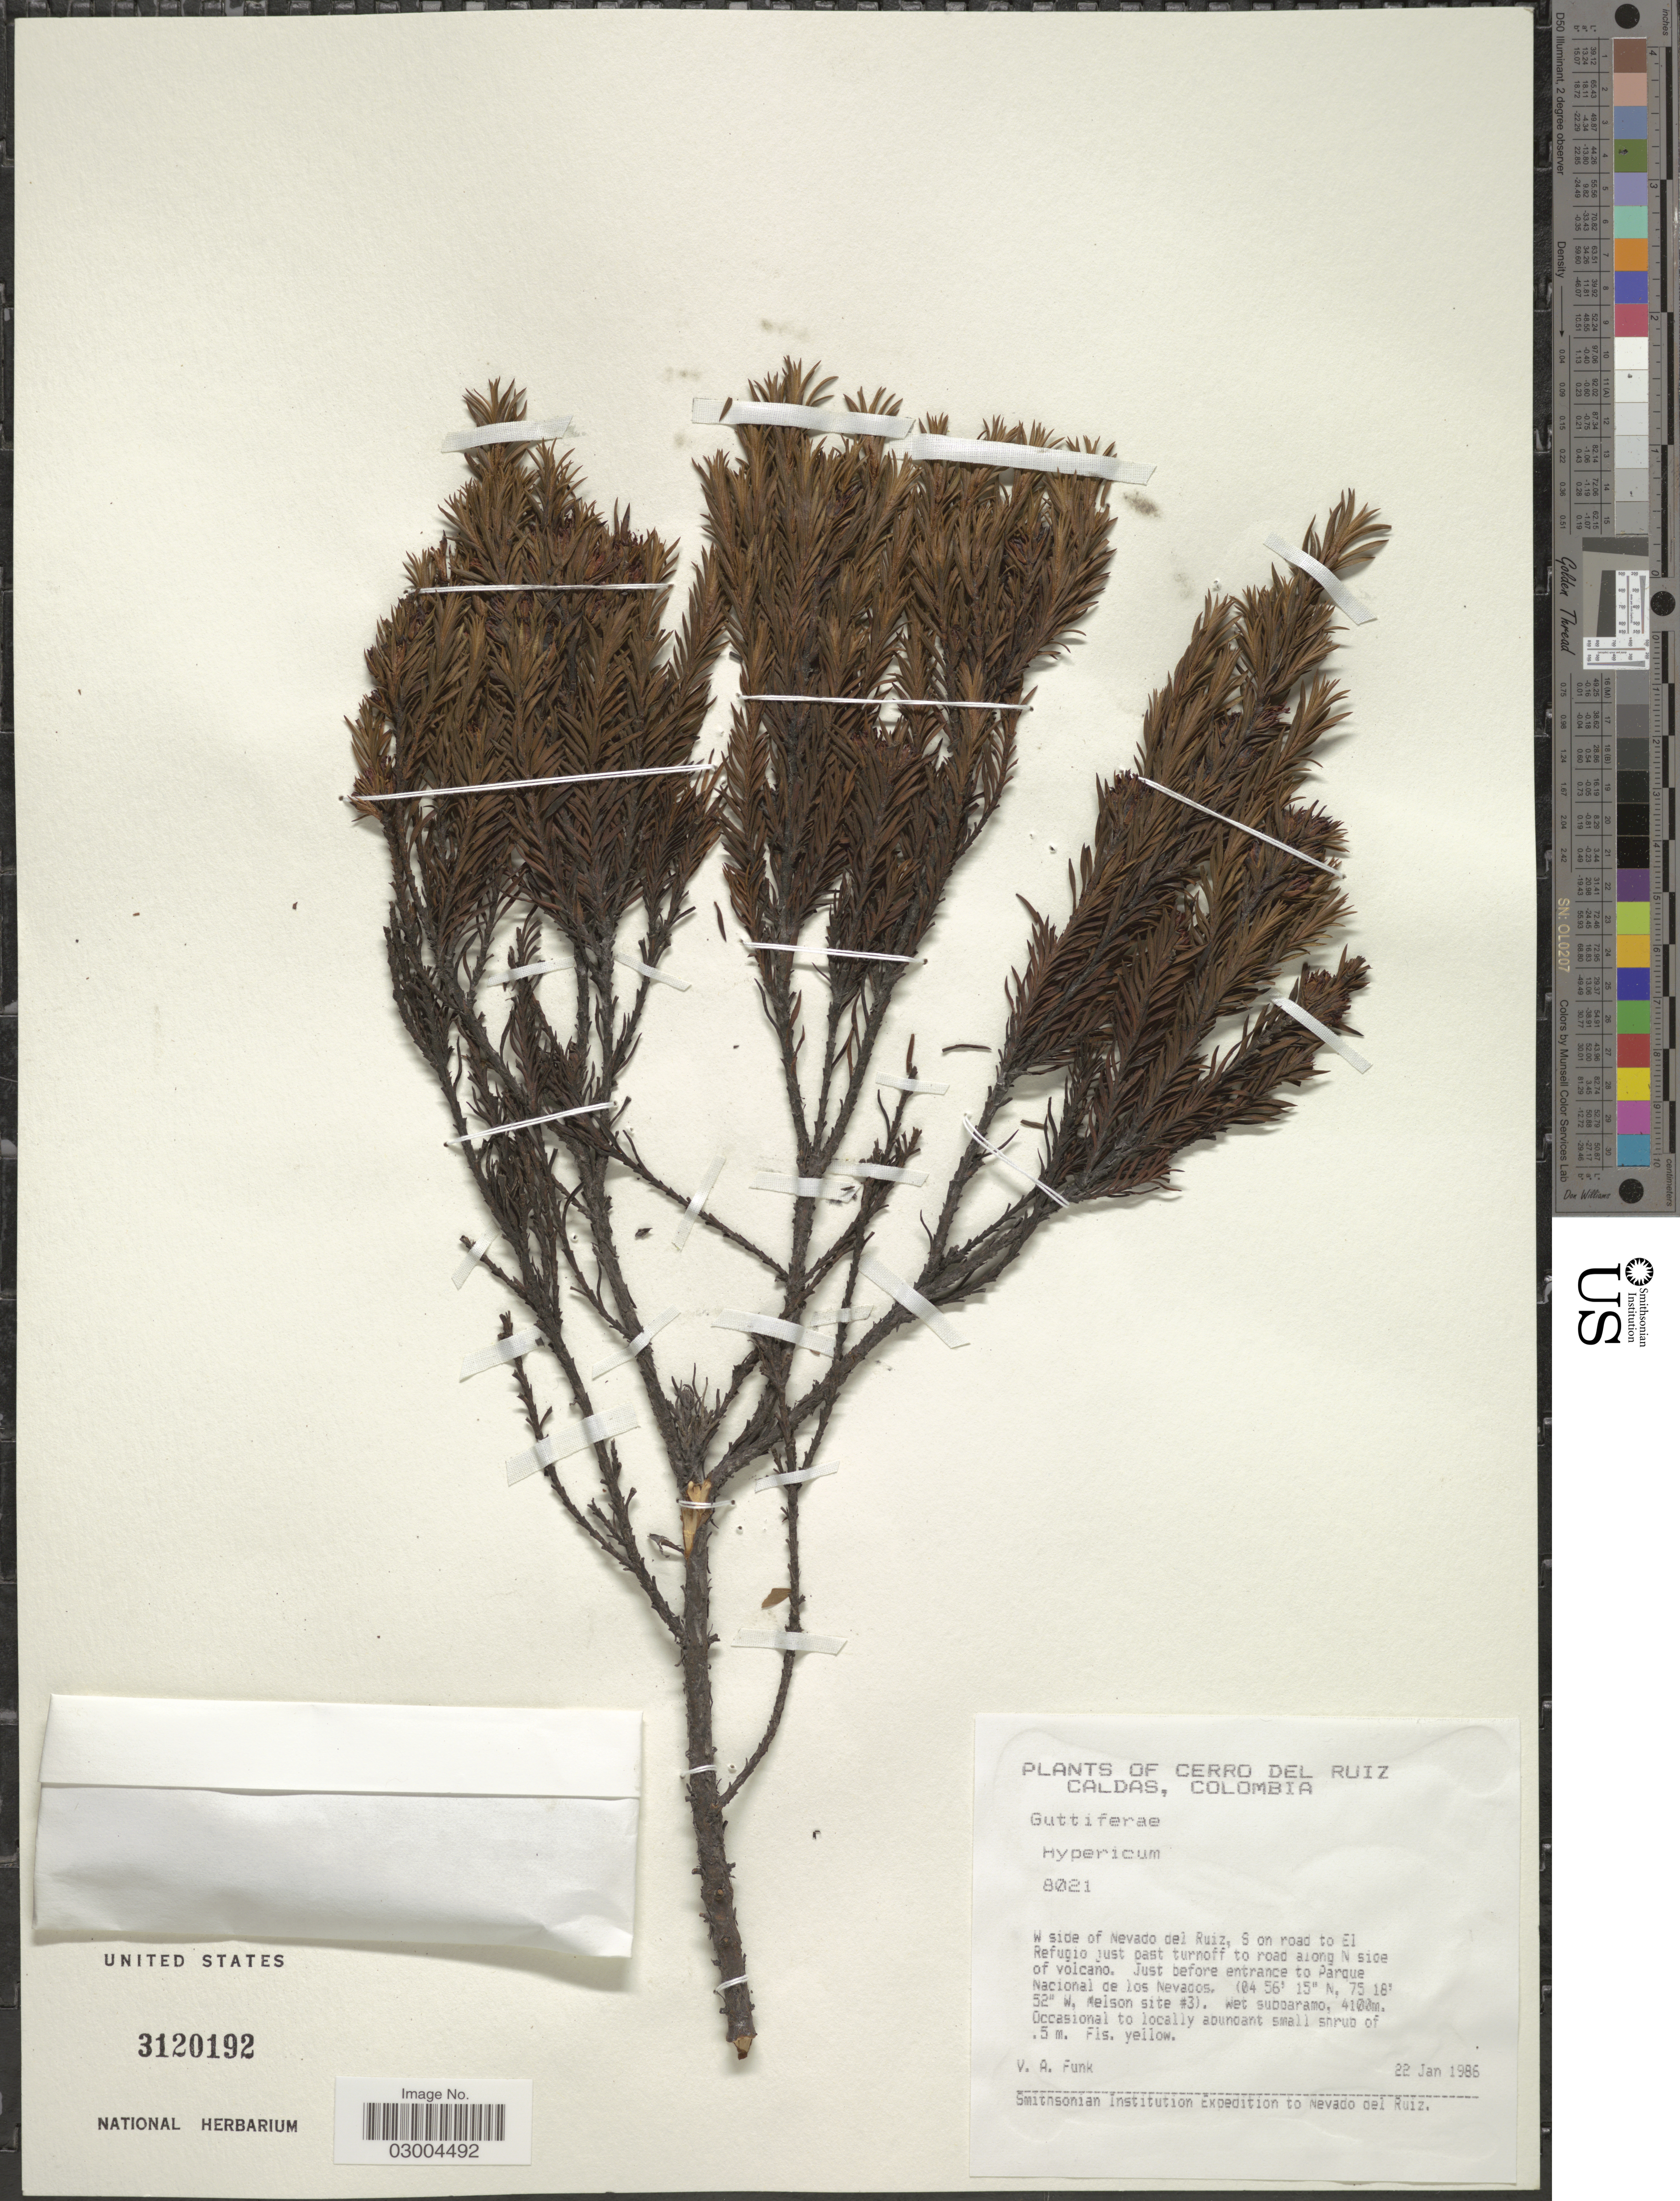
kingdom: Plantae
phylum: Tracheophyta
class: Magnoliopsida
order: Malpighiales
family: Hypericaceae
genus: Hypericum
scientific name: Hypericum sp.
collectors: V. Funk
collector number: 8021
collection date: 1986-01-22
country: Colombia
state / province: Caldas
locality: Cerro del Ruiz. W side of Nevado del Ruiz, S on road to El Refugio just past turnoff to road along N side of volcano. Just before entrance to Parque Nacional de los Nevados, Melson site # 3.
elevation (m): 4100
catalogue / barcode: US 3120192